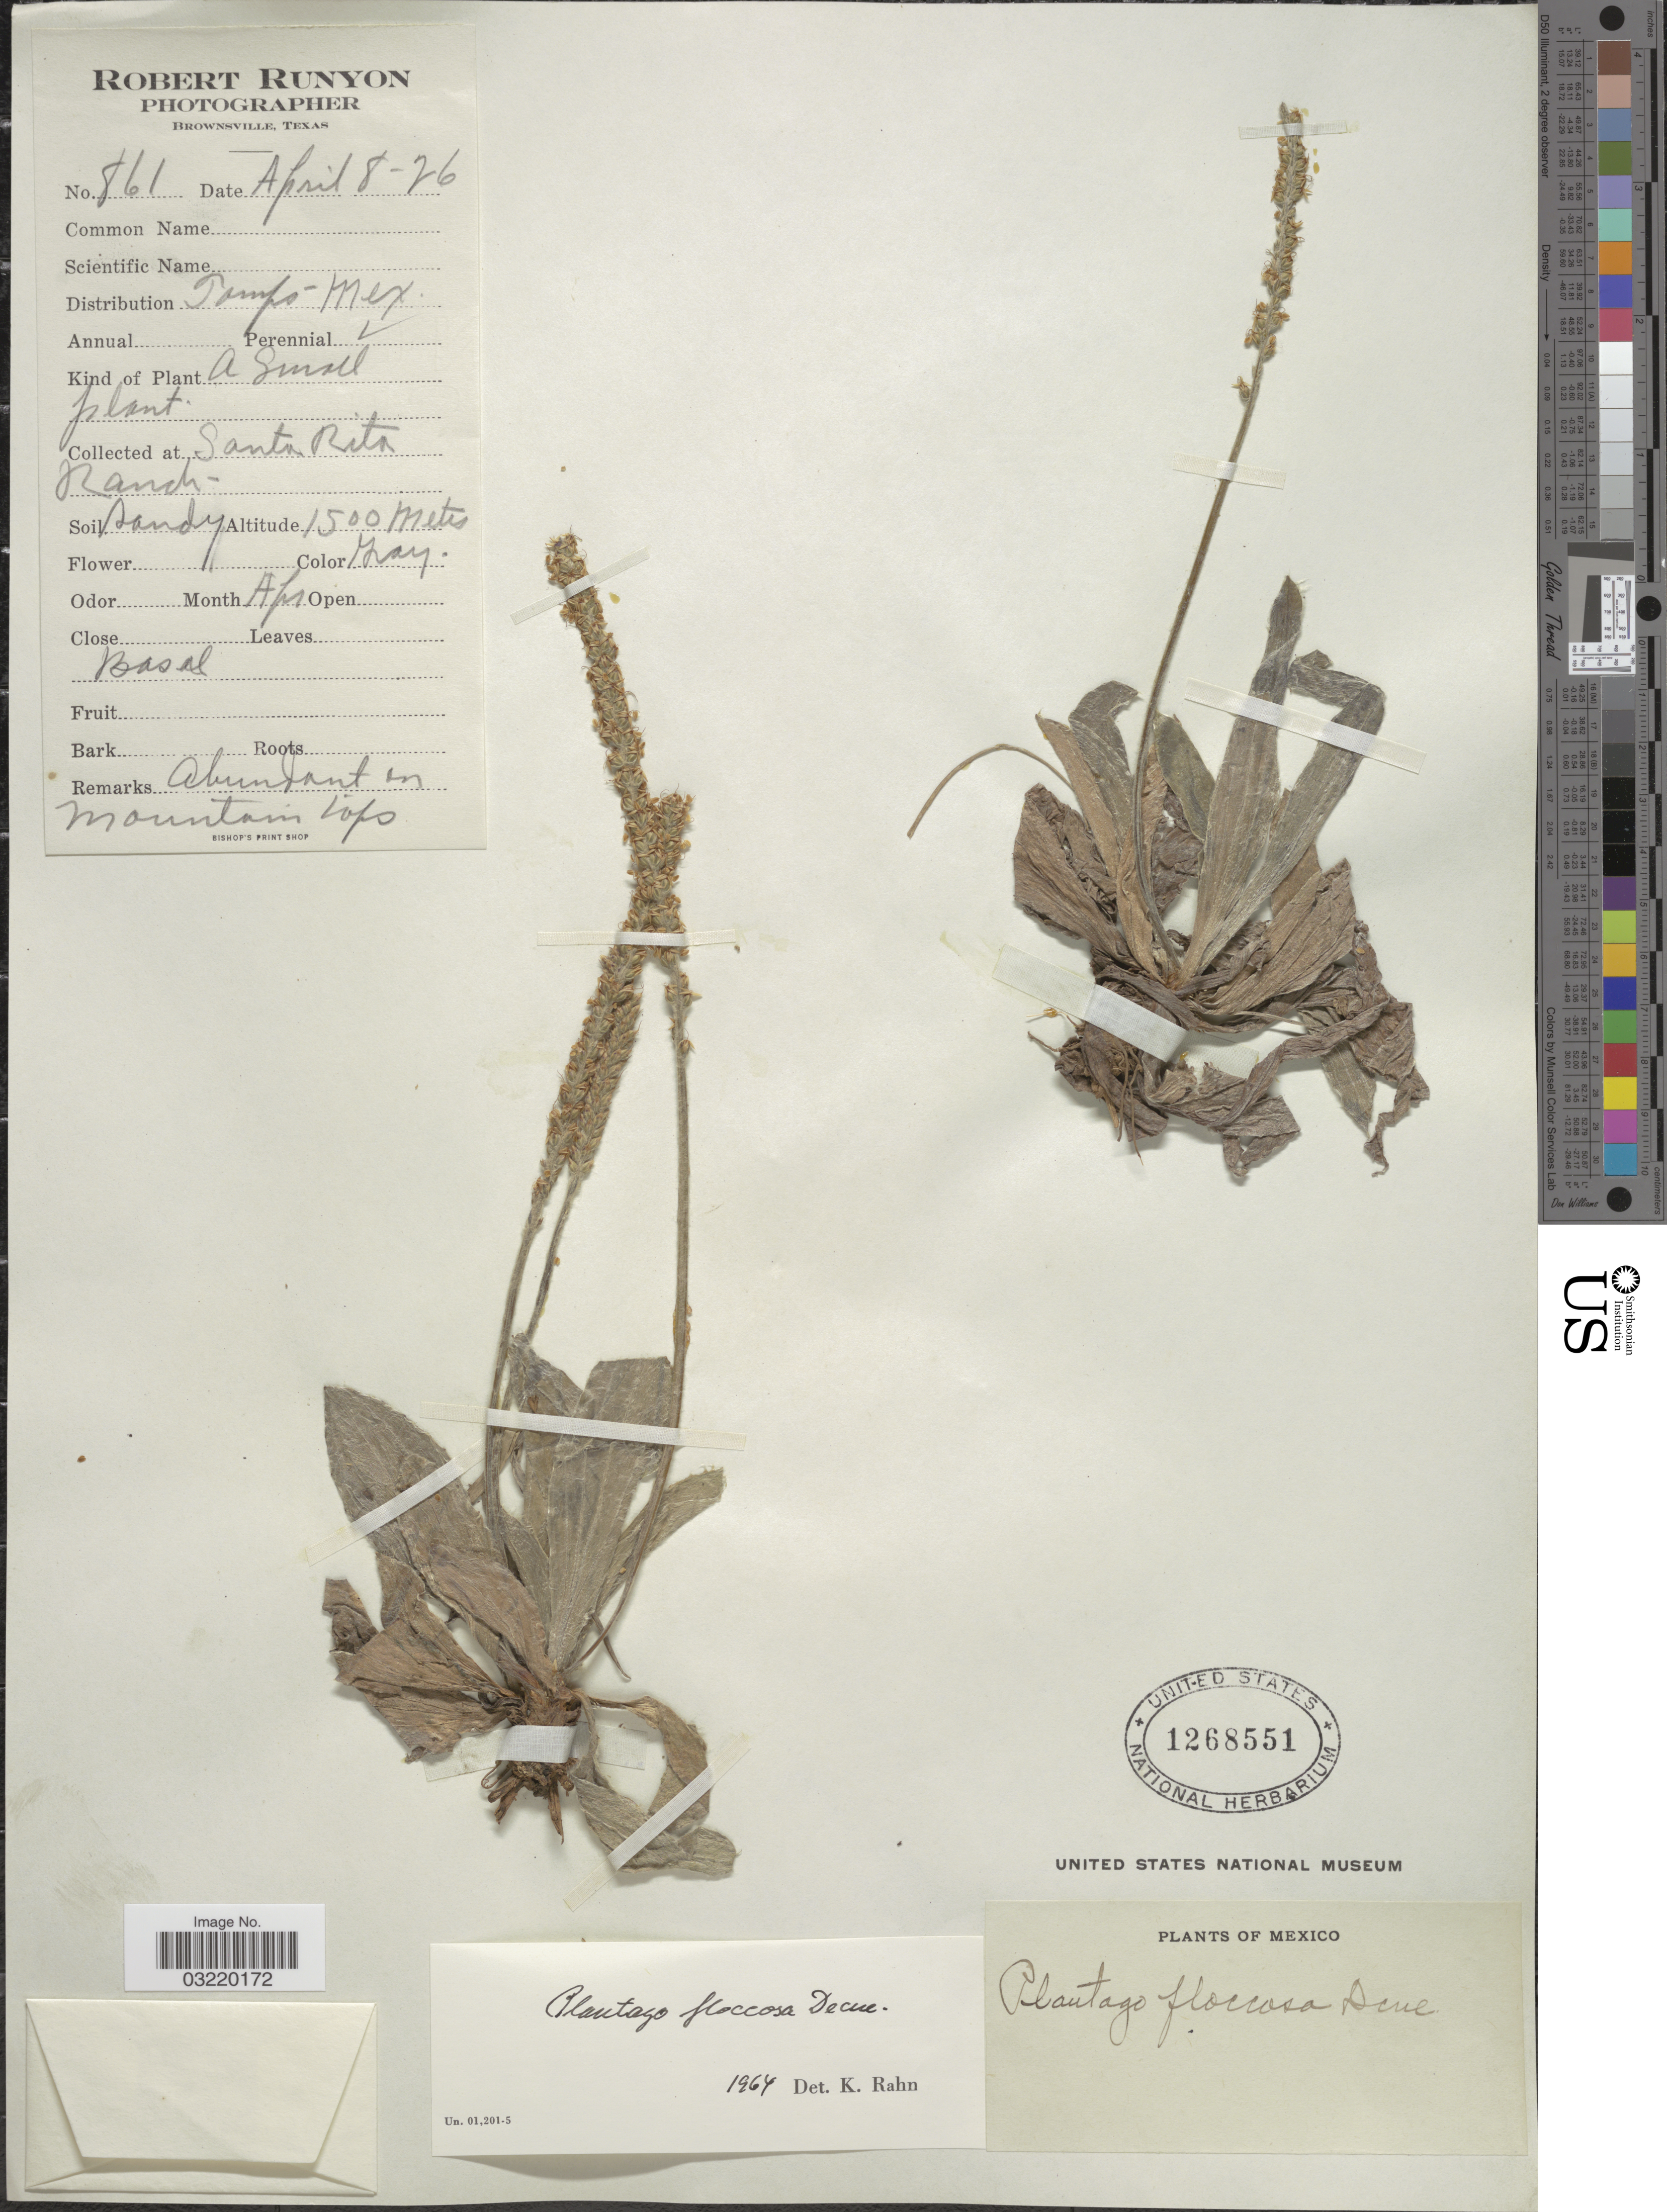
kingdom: Plantae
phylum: Tracheophyta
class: Magnoliopsida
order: Lamiales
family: Plantaginaceae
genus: Plantago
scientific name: Plantago floccosa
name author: Decne.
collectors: R. Runyon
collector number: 861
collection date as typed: Transcribed d/m/y: 8/4/26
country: Mexico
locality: Santa Rita Ranch.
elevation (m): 1500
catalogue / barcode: US 1268551